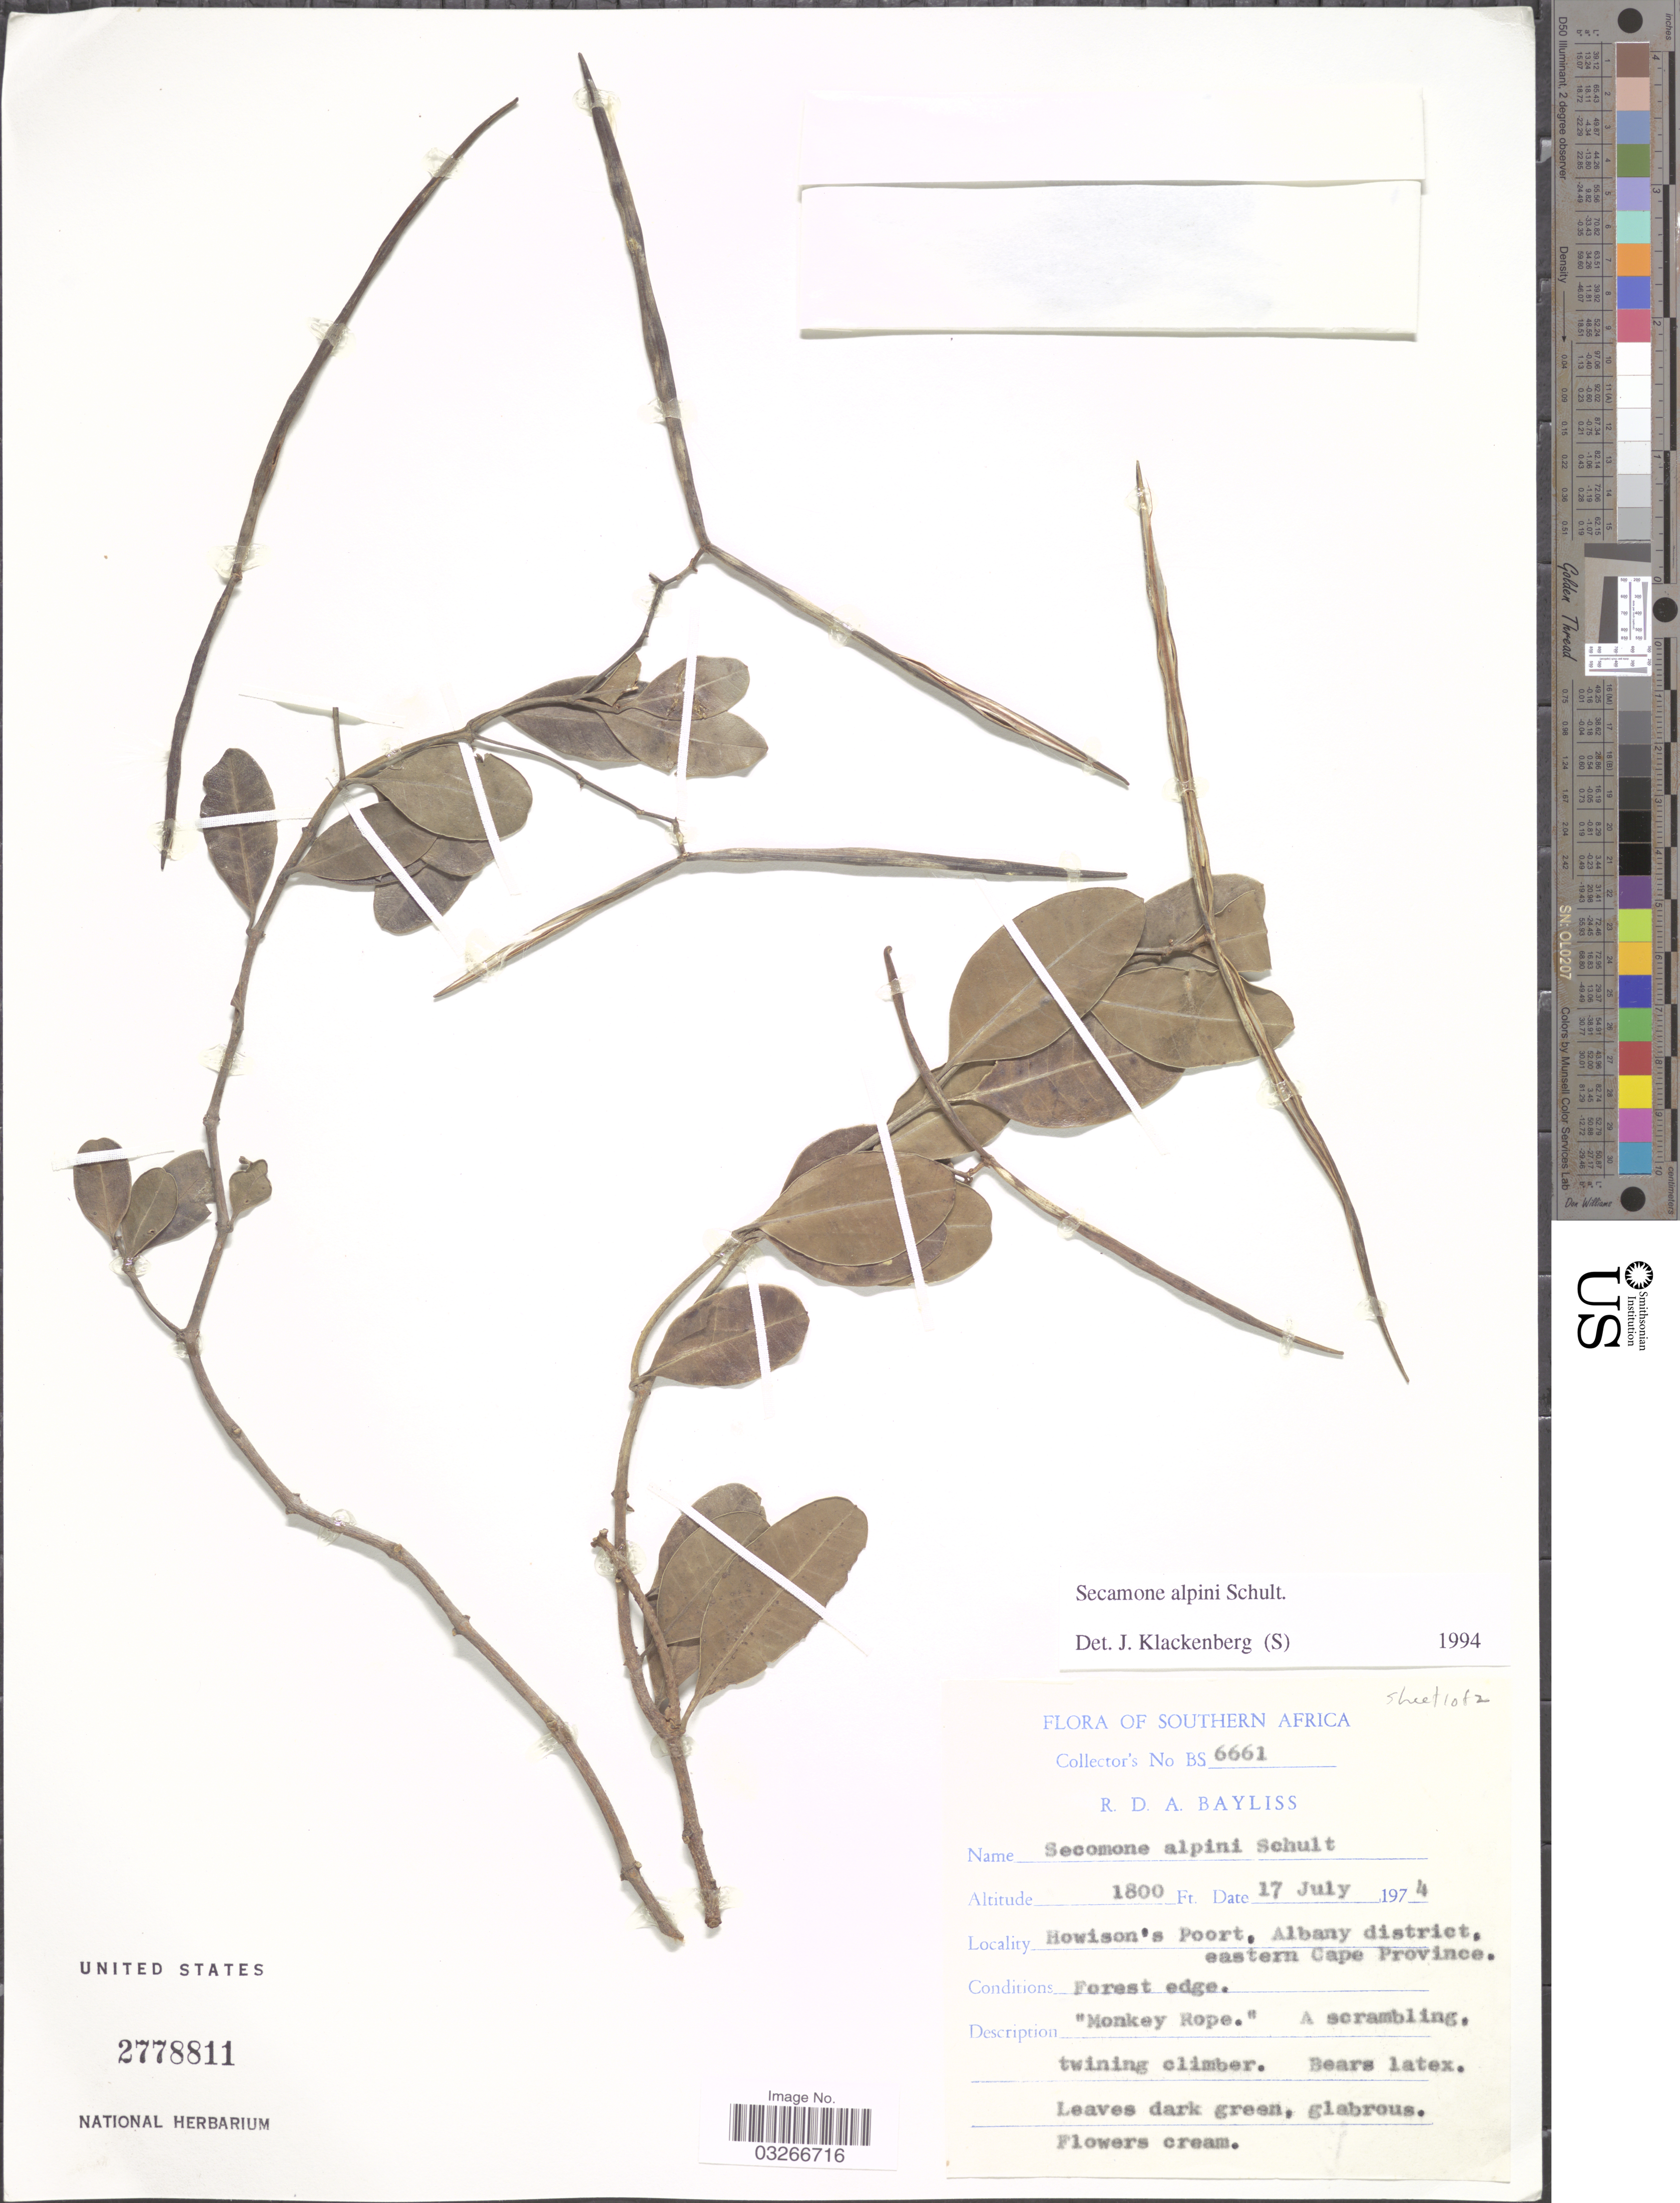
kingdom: Plantae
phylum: Tracheophyta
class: Magnoliopsida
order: Gentianales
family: Apocynaceae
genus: Secamone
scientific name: Secamone alpini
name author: Schult.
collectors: R. Bayliss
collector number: BS6661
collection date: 1974-07-17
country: South Africa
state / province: Eastern Cape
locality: Southern Africa, Howison's Poort, Albany district, eastern Cape Province.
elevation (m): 549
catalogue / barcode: US 2778811